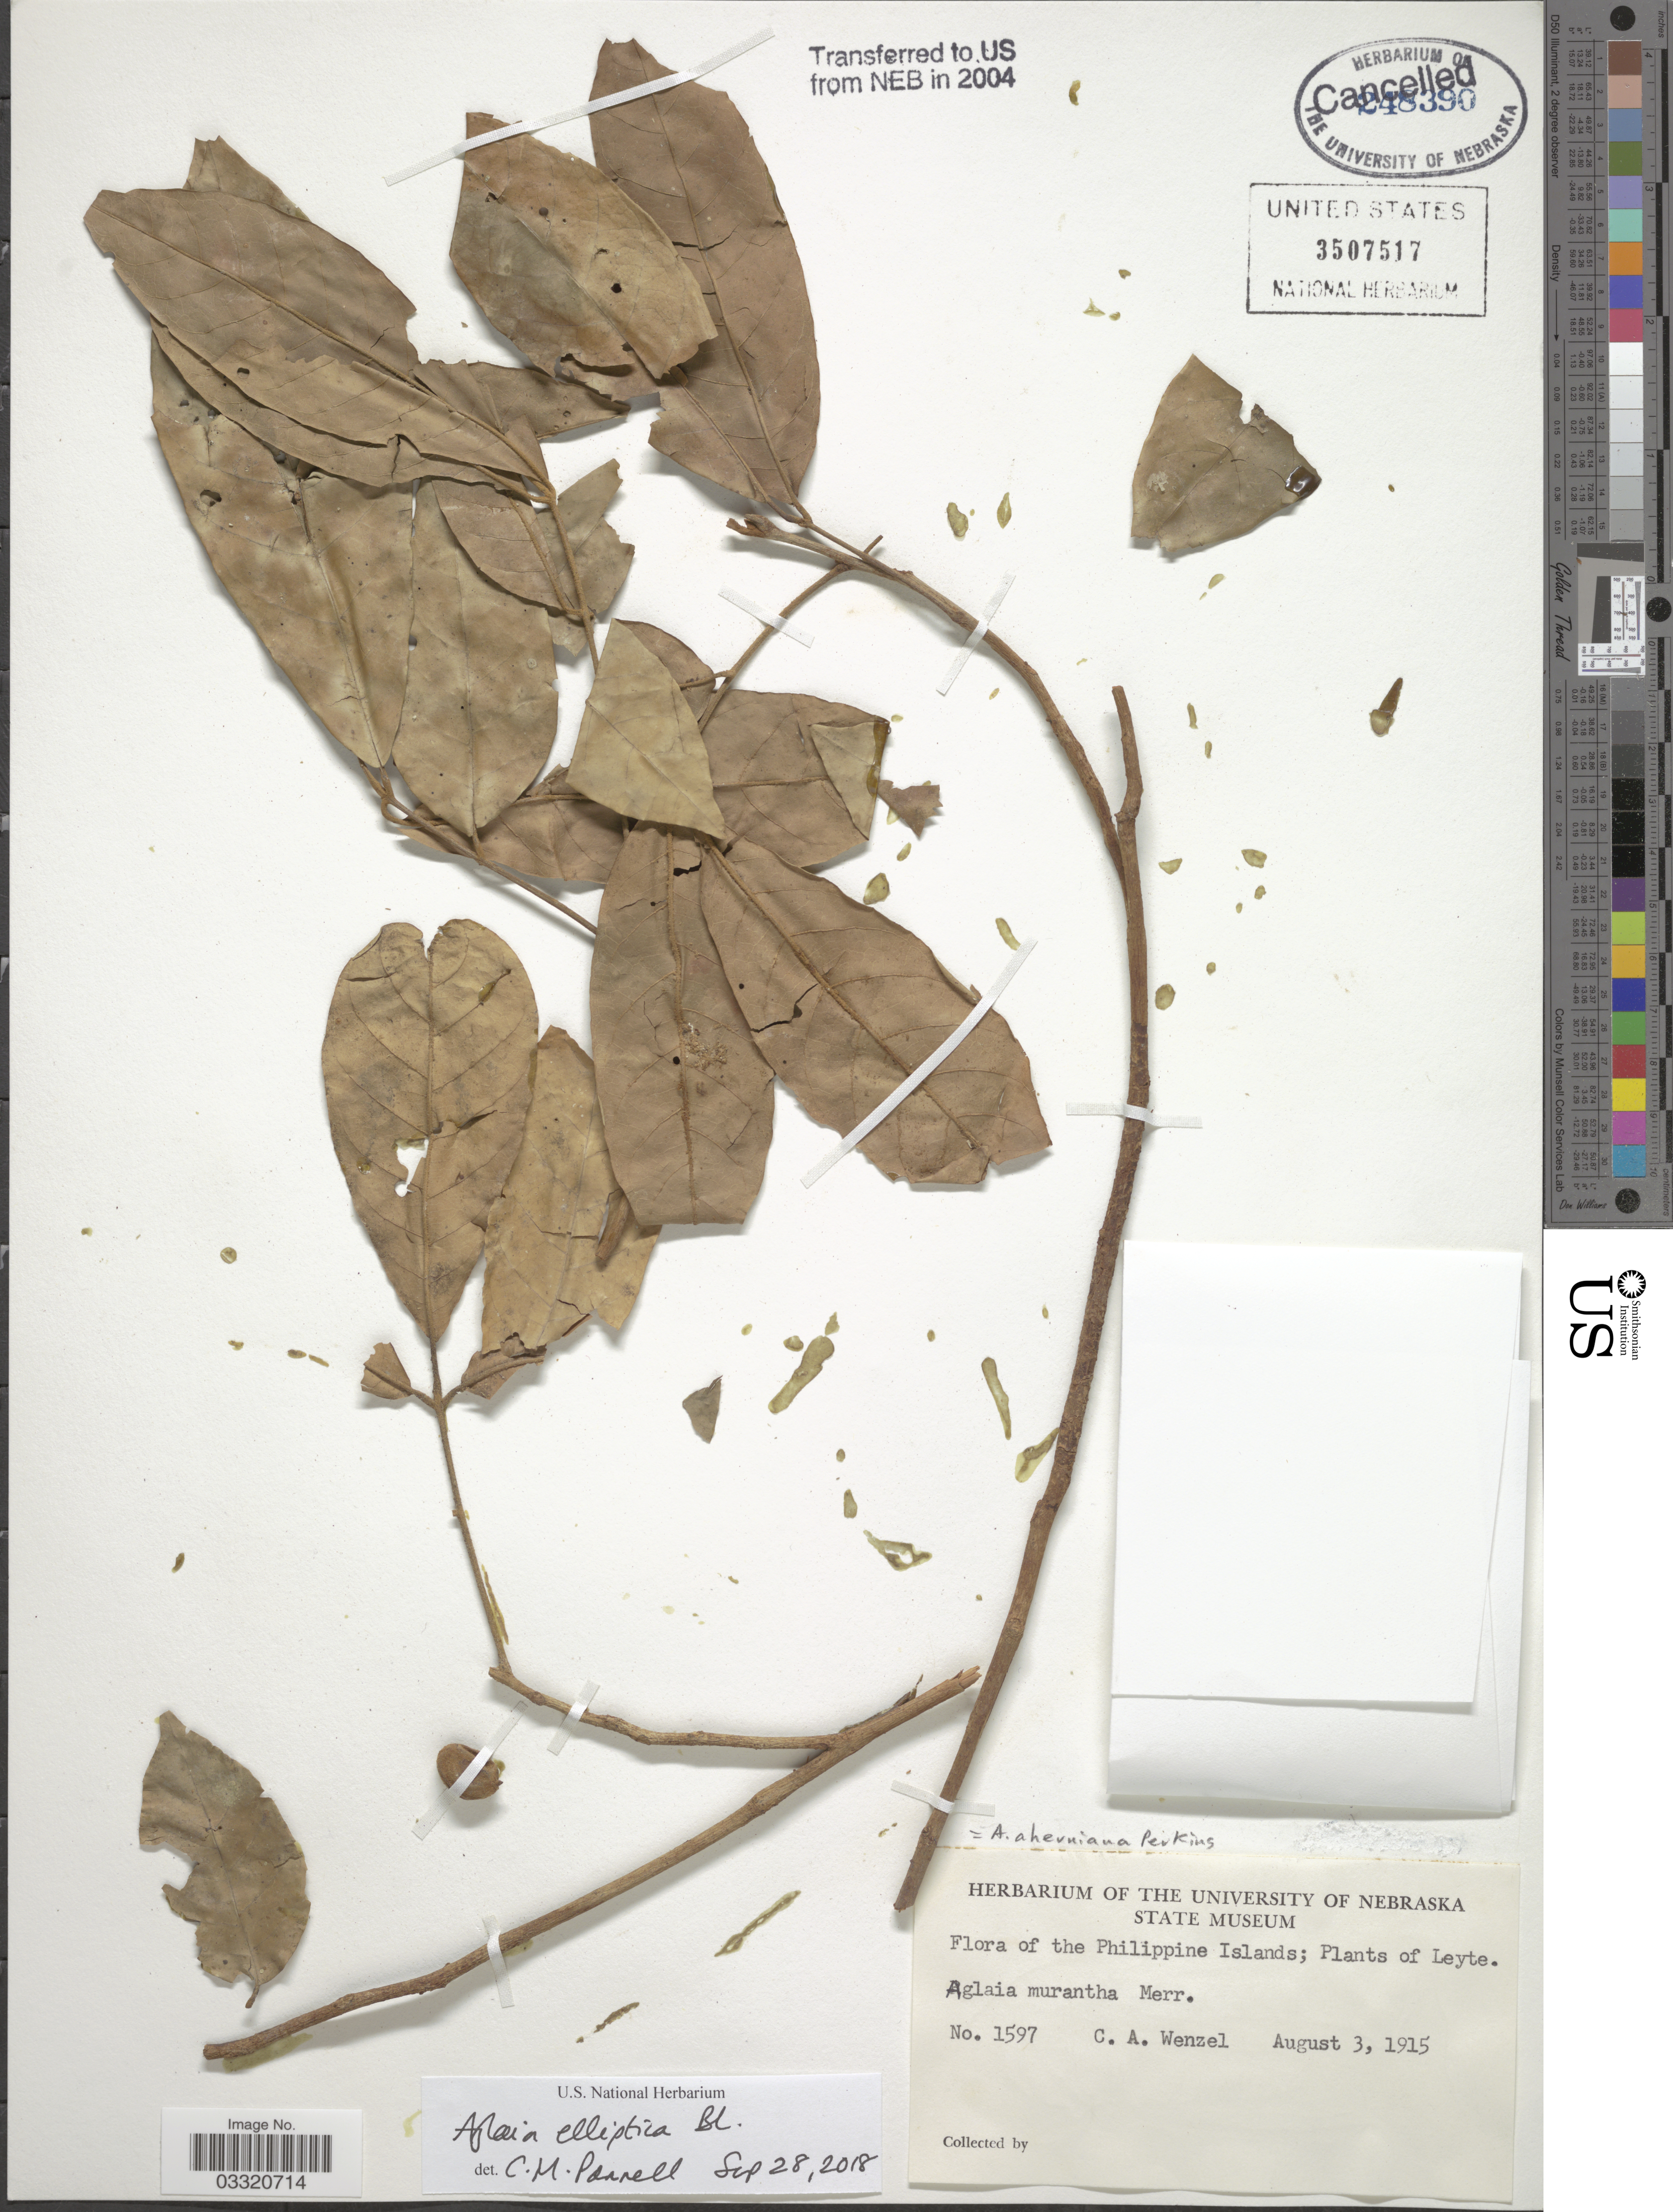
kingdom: Plantae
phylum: Tracheophyta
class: Magnoliopsida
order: Sapindales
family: Meliaceae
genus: Aglaia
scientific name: Aglaia elliptica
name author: Blume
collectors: C. Wenzel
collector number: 1597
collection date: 1915-08-03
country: Philippines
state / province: Eastern Visayas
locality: The Philippine Islands.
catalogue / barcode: US 3507517